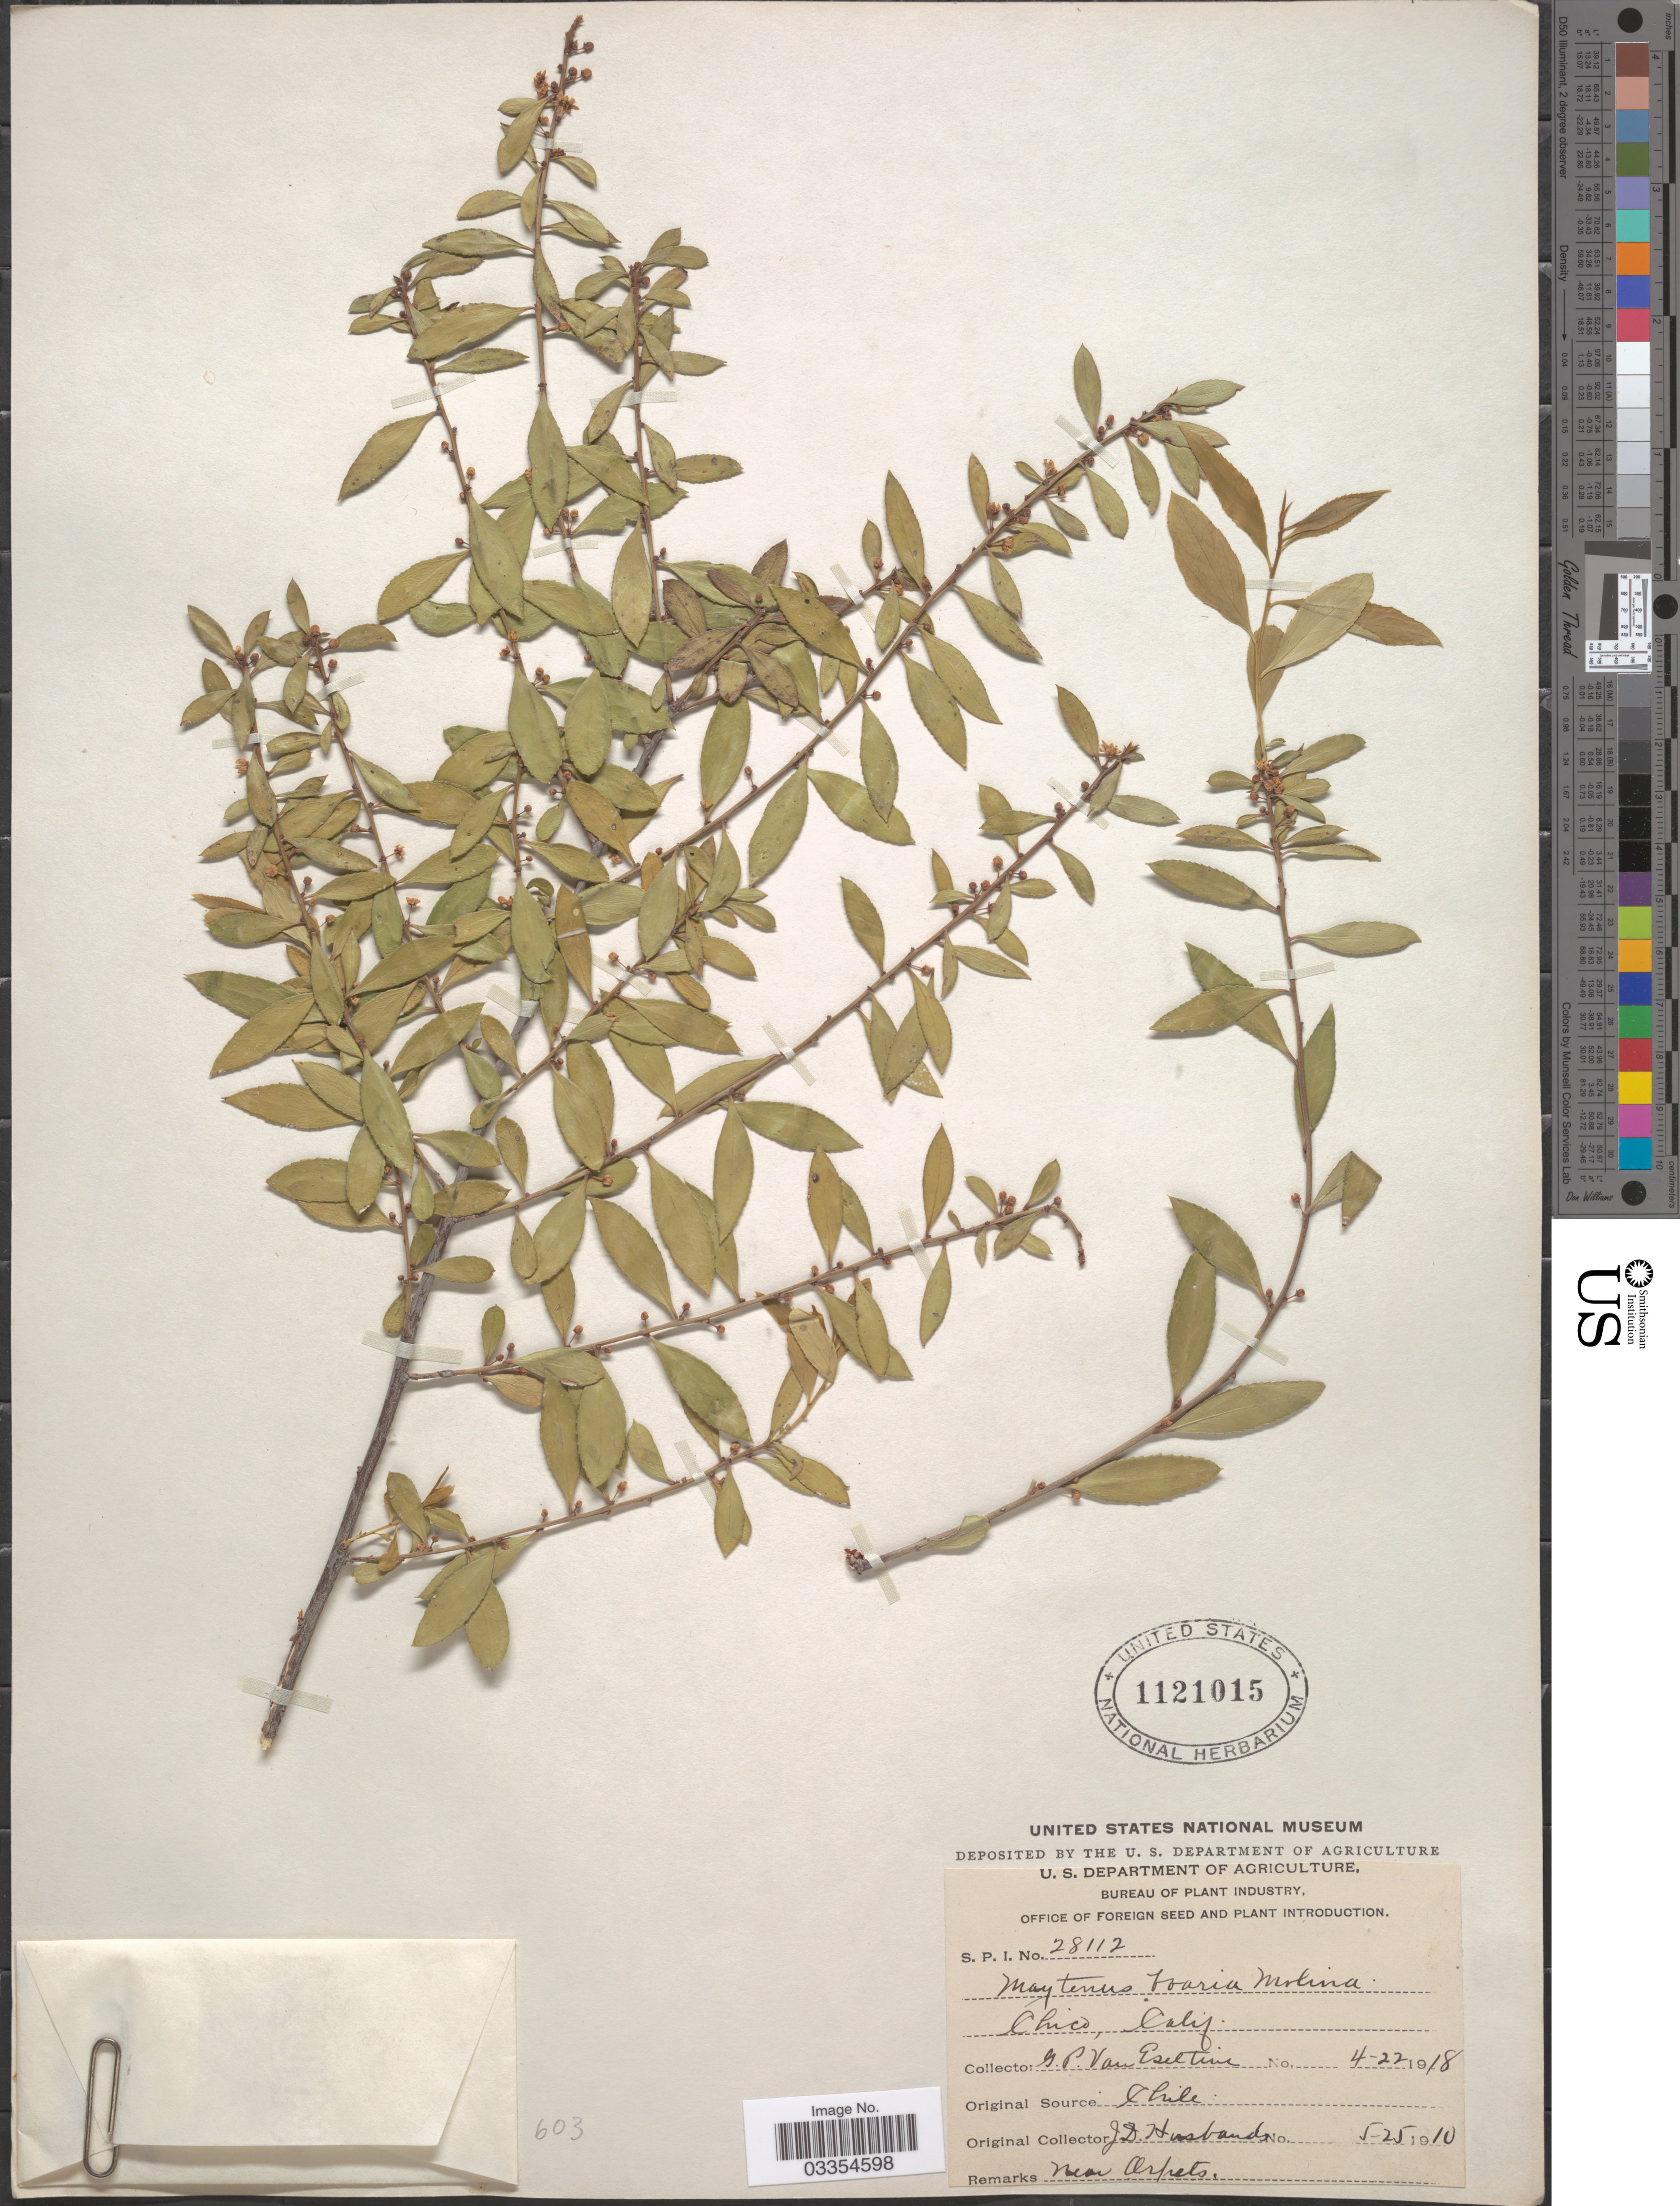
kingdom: Plantae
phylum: Tracheophyta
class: Magnoliopsida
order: Celastrales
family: Celastraceae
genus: Maytenus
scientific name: Maytenus boaria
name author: Molina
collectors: G. P. Van Eseltine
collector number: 28112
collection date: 1918-04-22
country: United States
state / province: California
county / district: Butte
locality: Chico.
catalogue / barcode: US 1121015